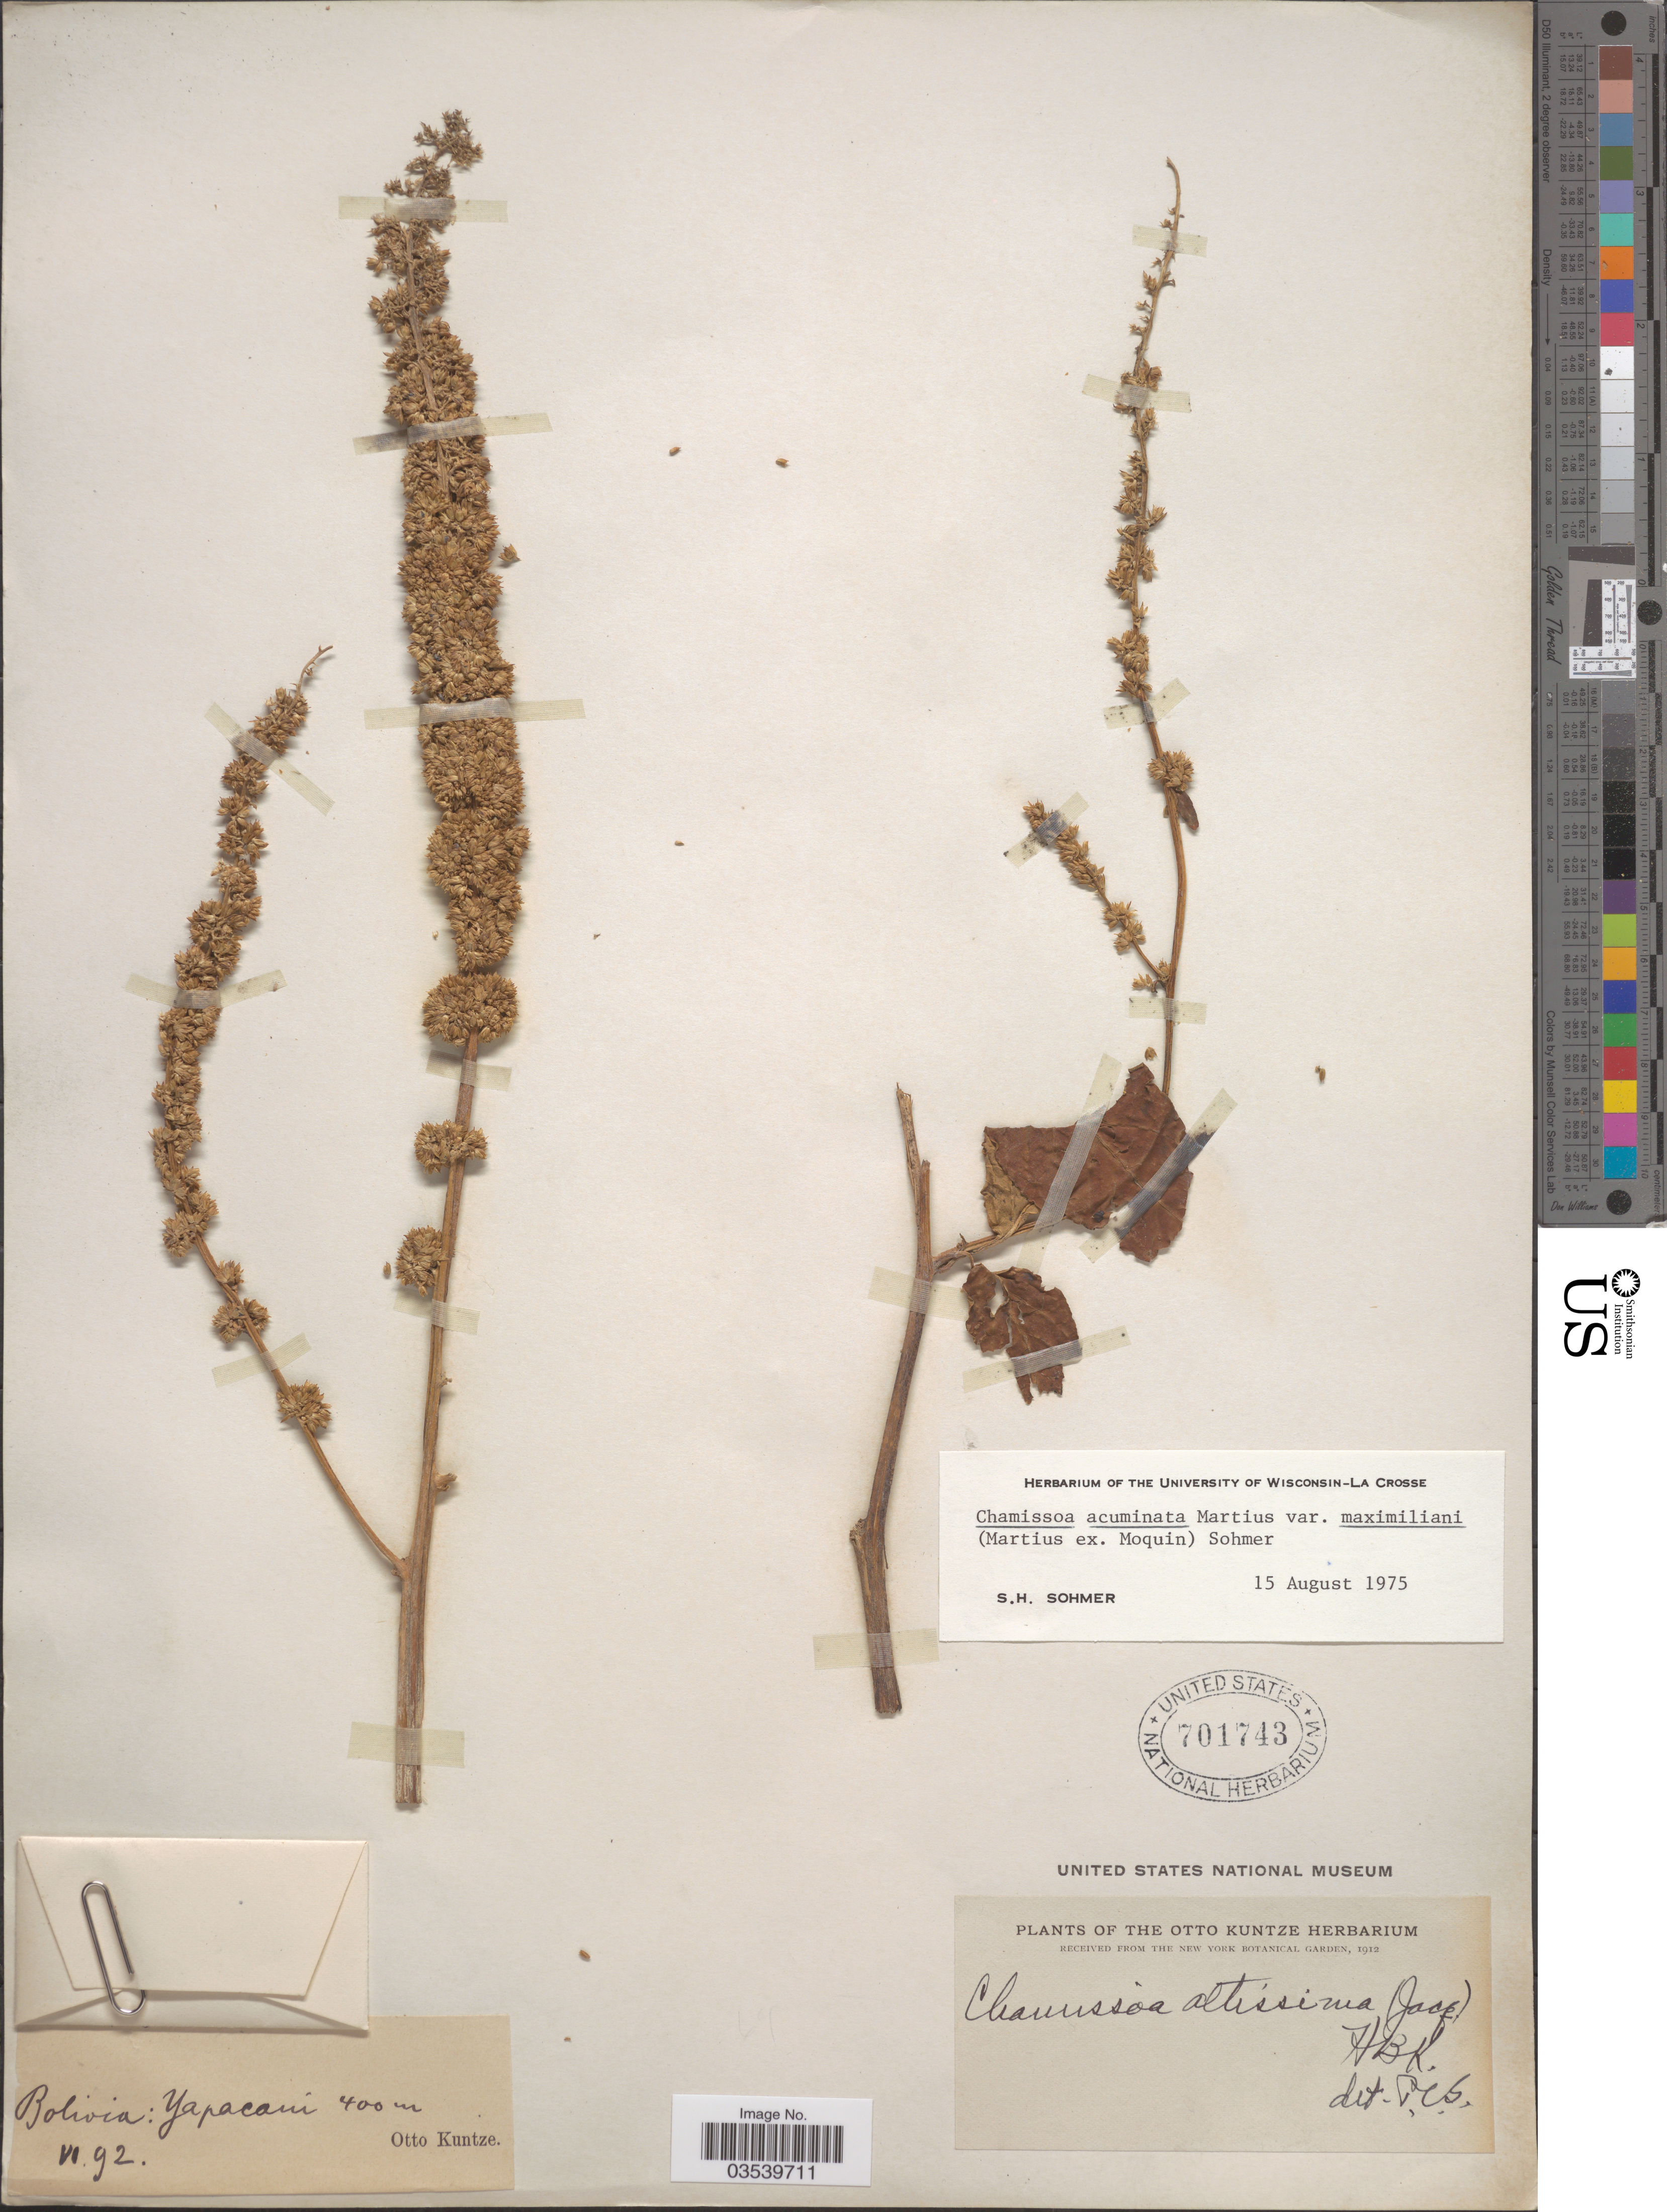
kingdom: Plantae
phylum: Tracheophyta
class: Magnoliopsida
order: Caryophyllales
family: Amaranthaceae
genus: Chamissoa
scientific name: Chamissoa acuminata var. maximiliani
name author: (Mart. ex Moq.) Sohmer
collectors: C.E.O. Kuntze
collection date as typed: Transcribed d/m/y: /6/92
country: Bolivia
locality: Yapacani.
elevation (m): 400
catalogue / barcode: US 701743